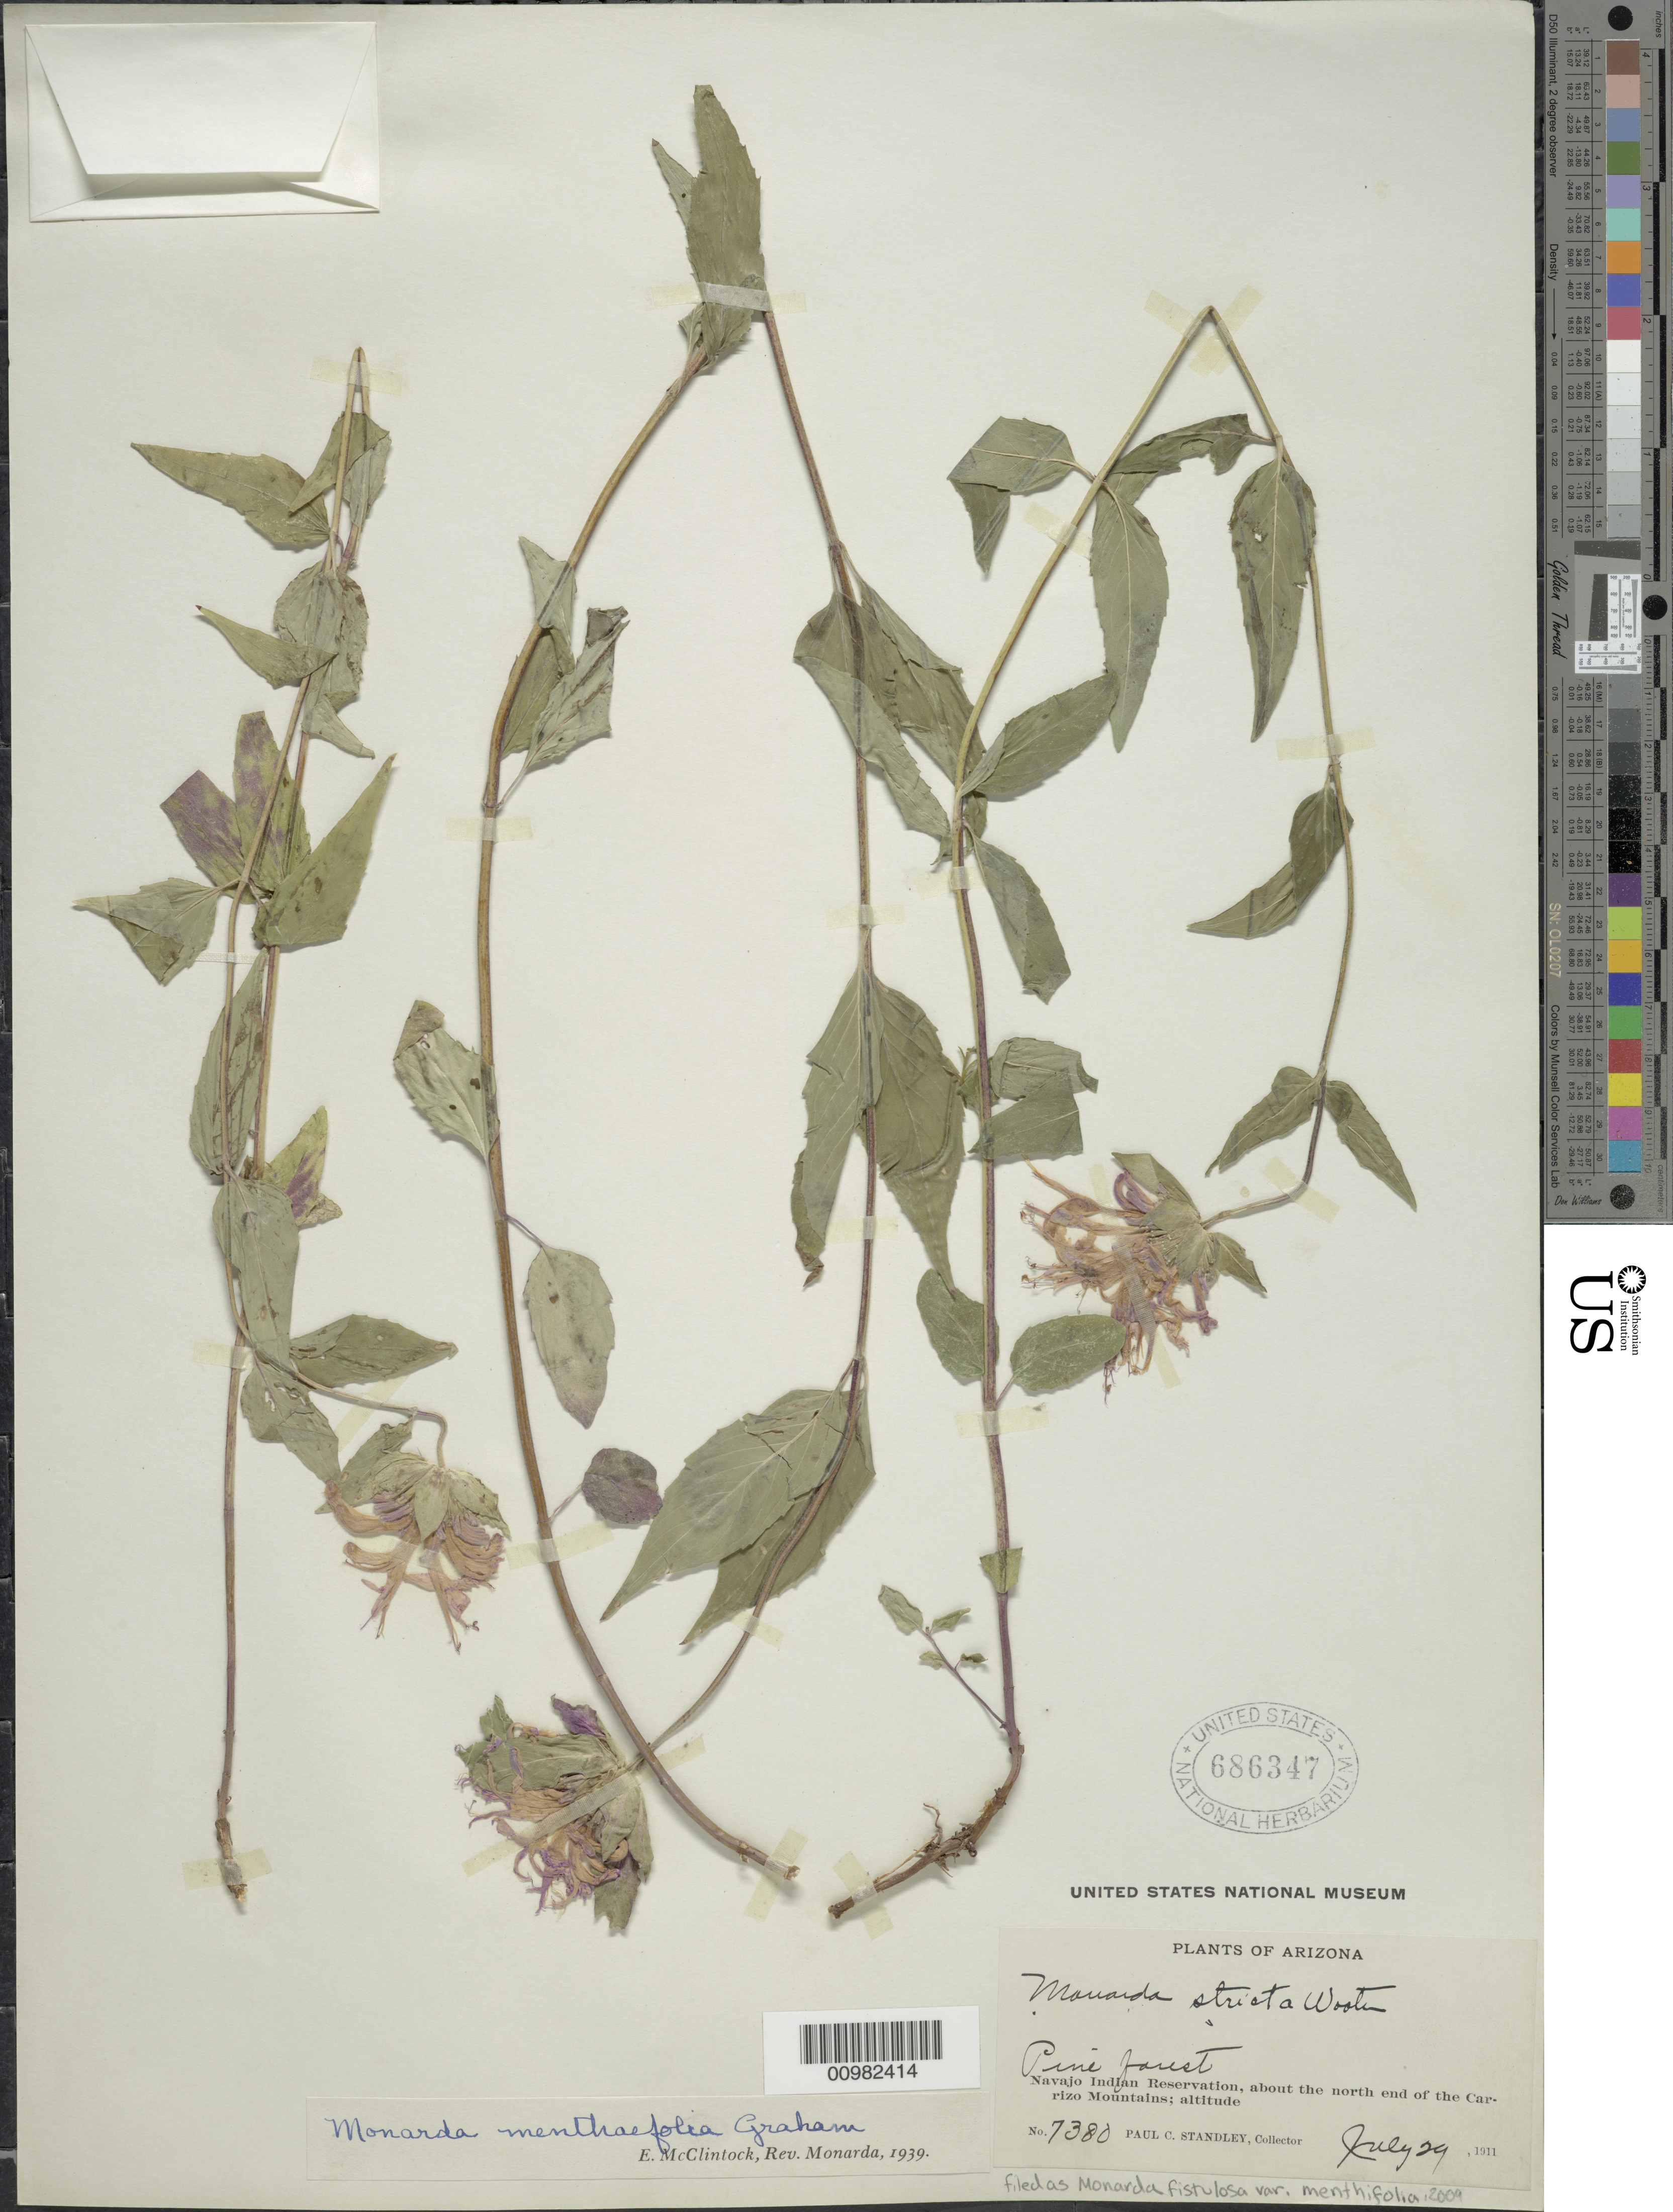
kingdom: Plantae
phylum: Tracheophyta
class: Magnoliopsida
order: Lamiales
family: Lamiaceae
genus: Monarda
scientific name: Monarda fistulosa var. menthifolia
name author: (Graham) Fernald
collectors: P. C. Standley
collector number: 7380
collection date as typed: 29 Jul 1911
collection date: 1911-07-29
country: United States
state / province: Arizona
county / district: Apache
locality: Navajo Indian Reservation, N. end of the Carrizo Mts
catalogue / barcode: US 686347